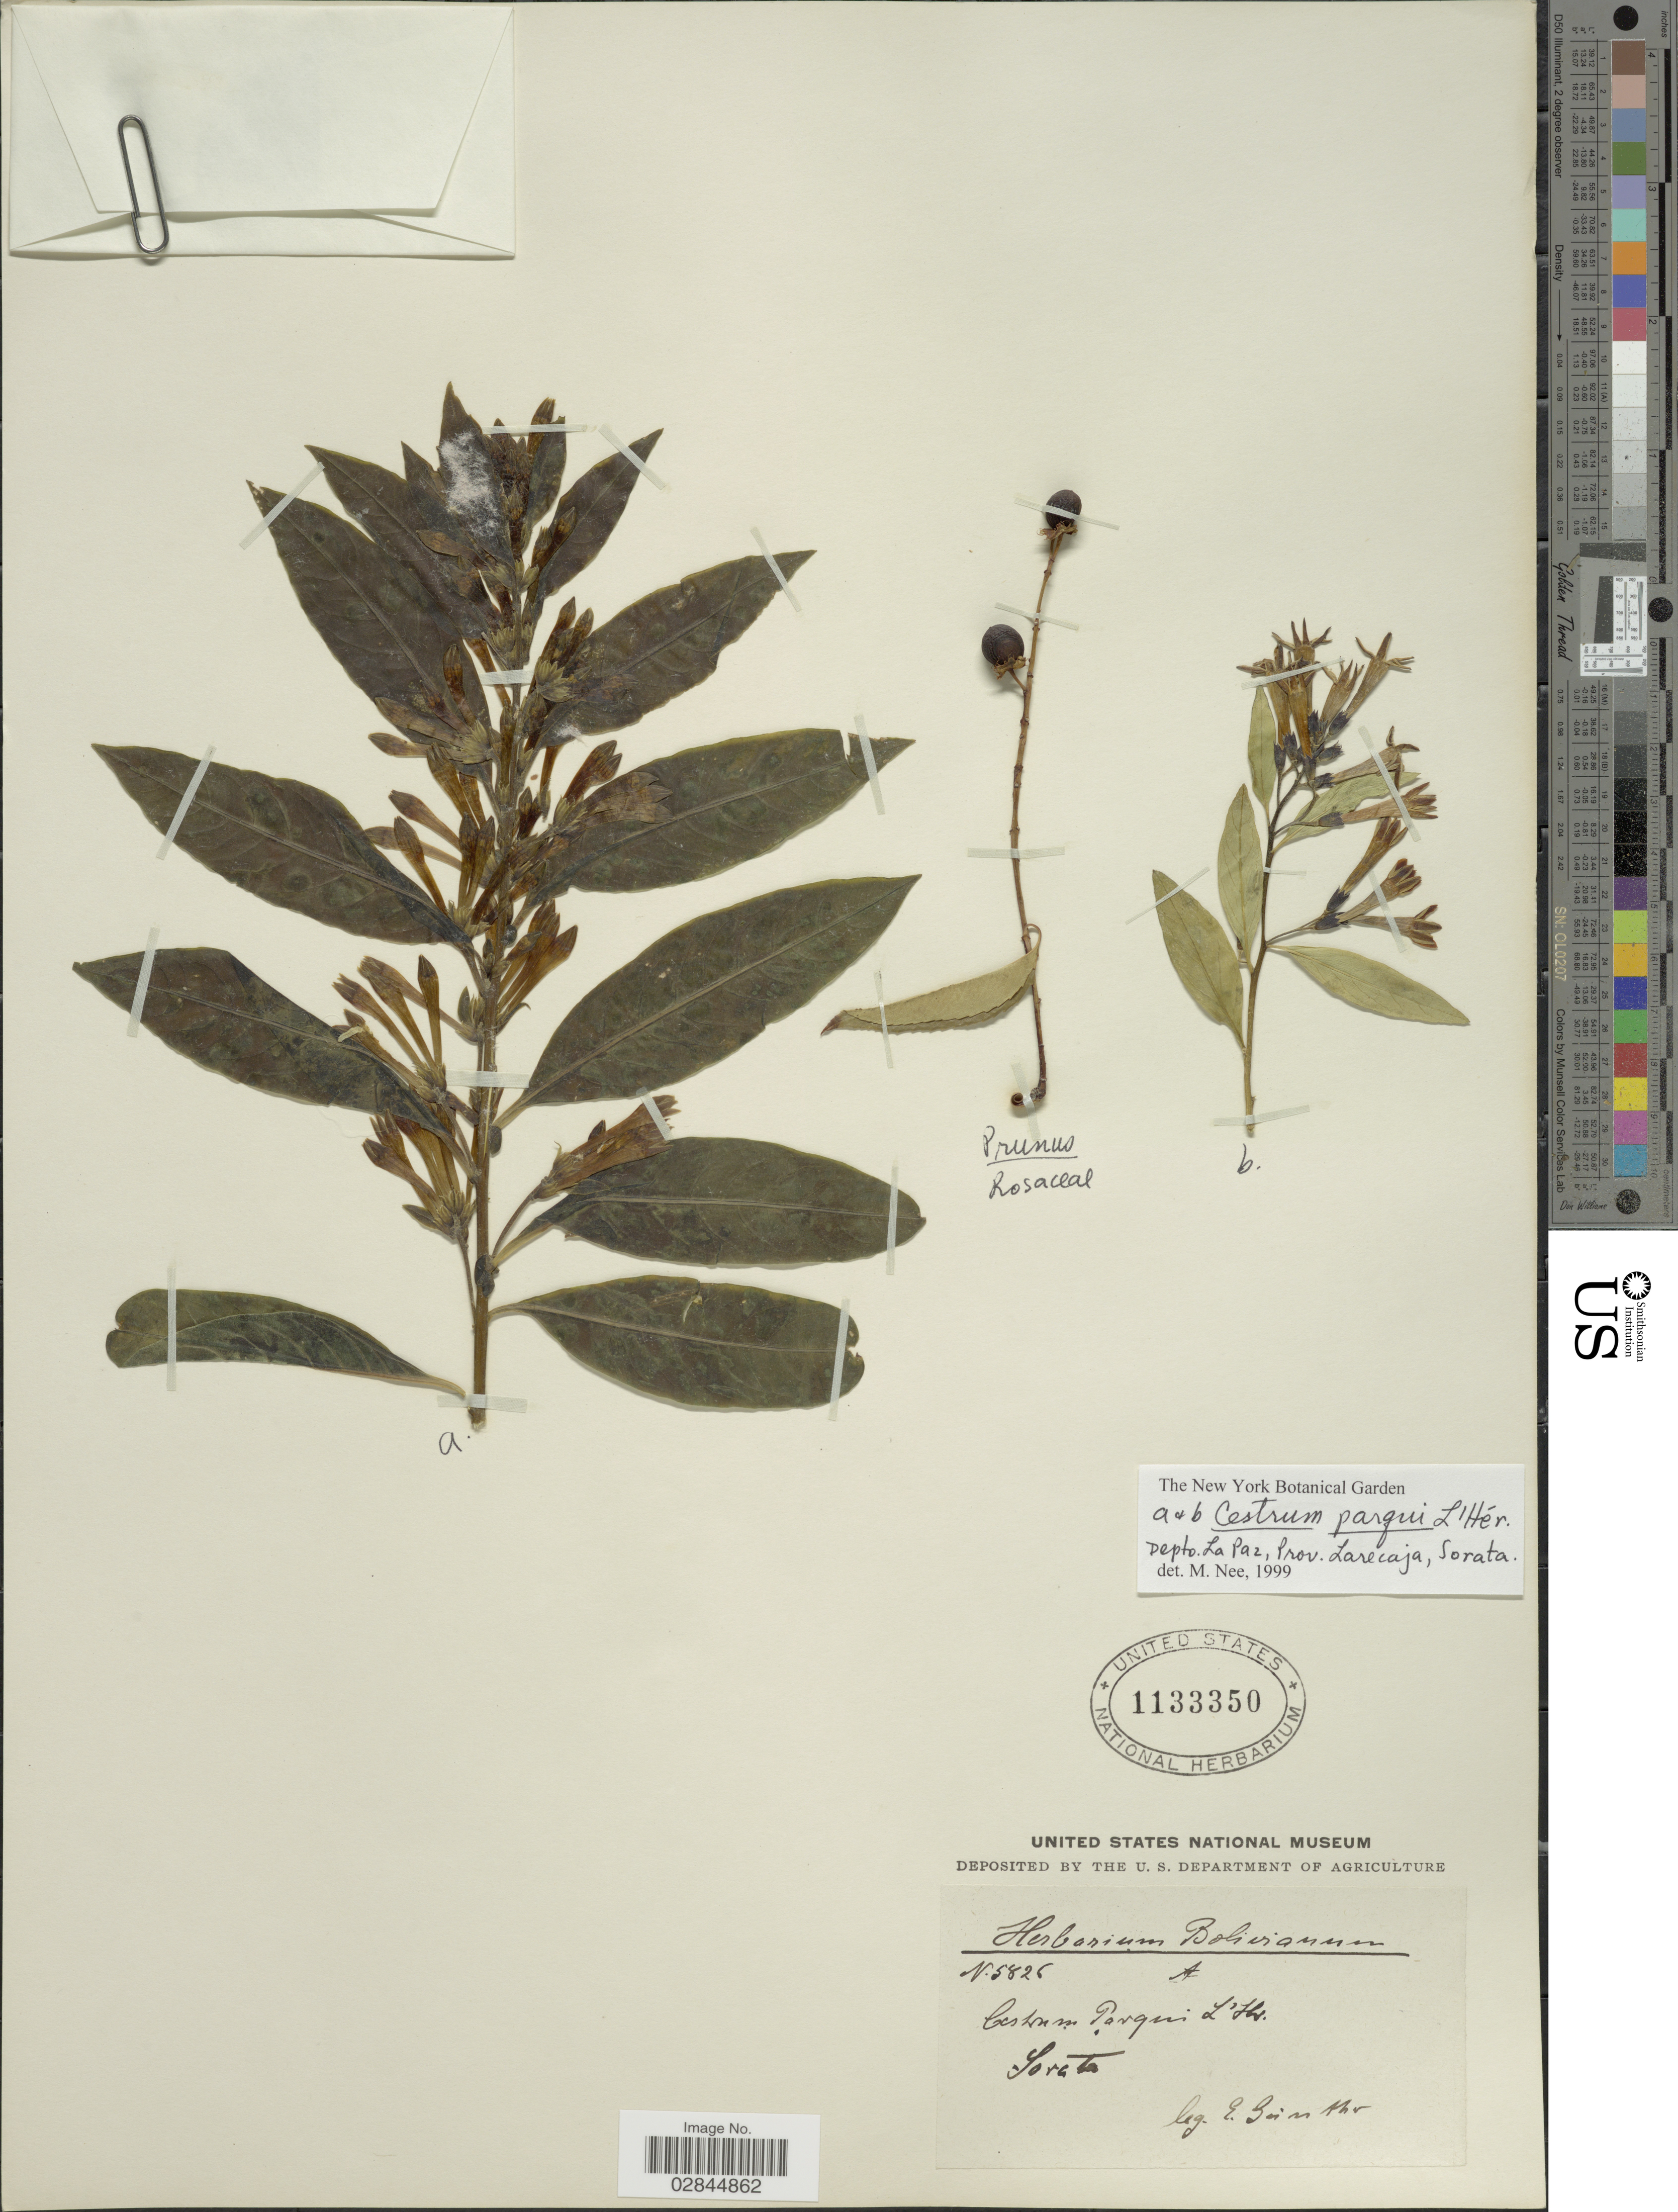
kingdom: Plantae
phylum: Tracheophyta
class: Magnoliopsida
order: Solanales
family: Solanaceae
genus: Cestrum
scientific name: Cestrum parqui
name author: L'Hér.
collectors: E. Gunther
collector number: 5826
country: Bolivia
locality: Sorata.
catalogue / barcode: US 1133350